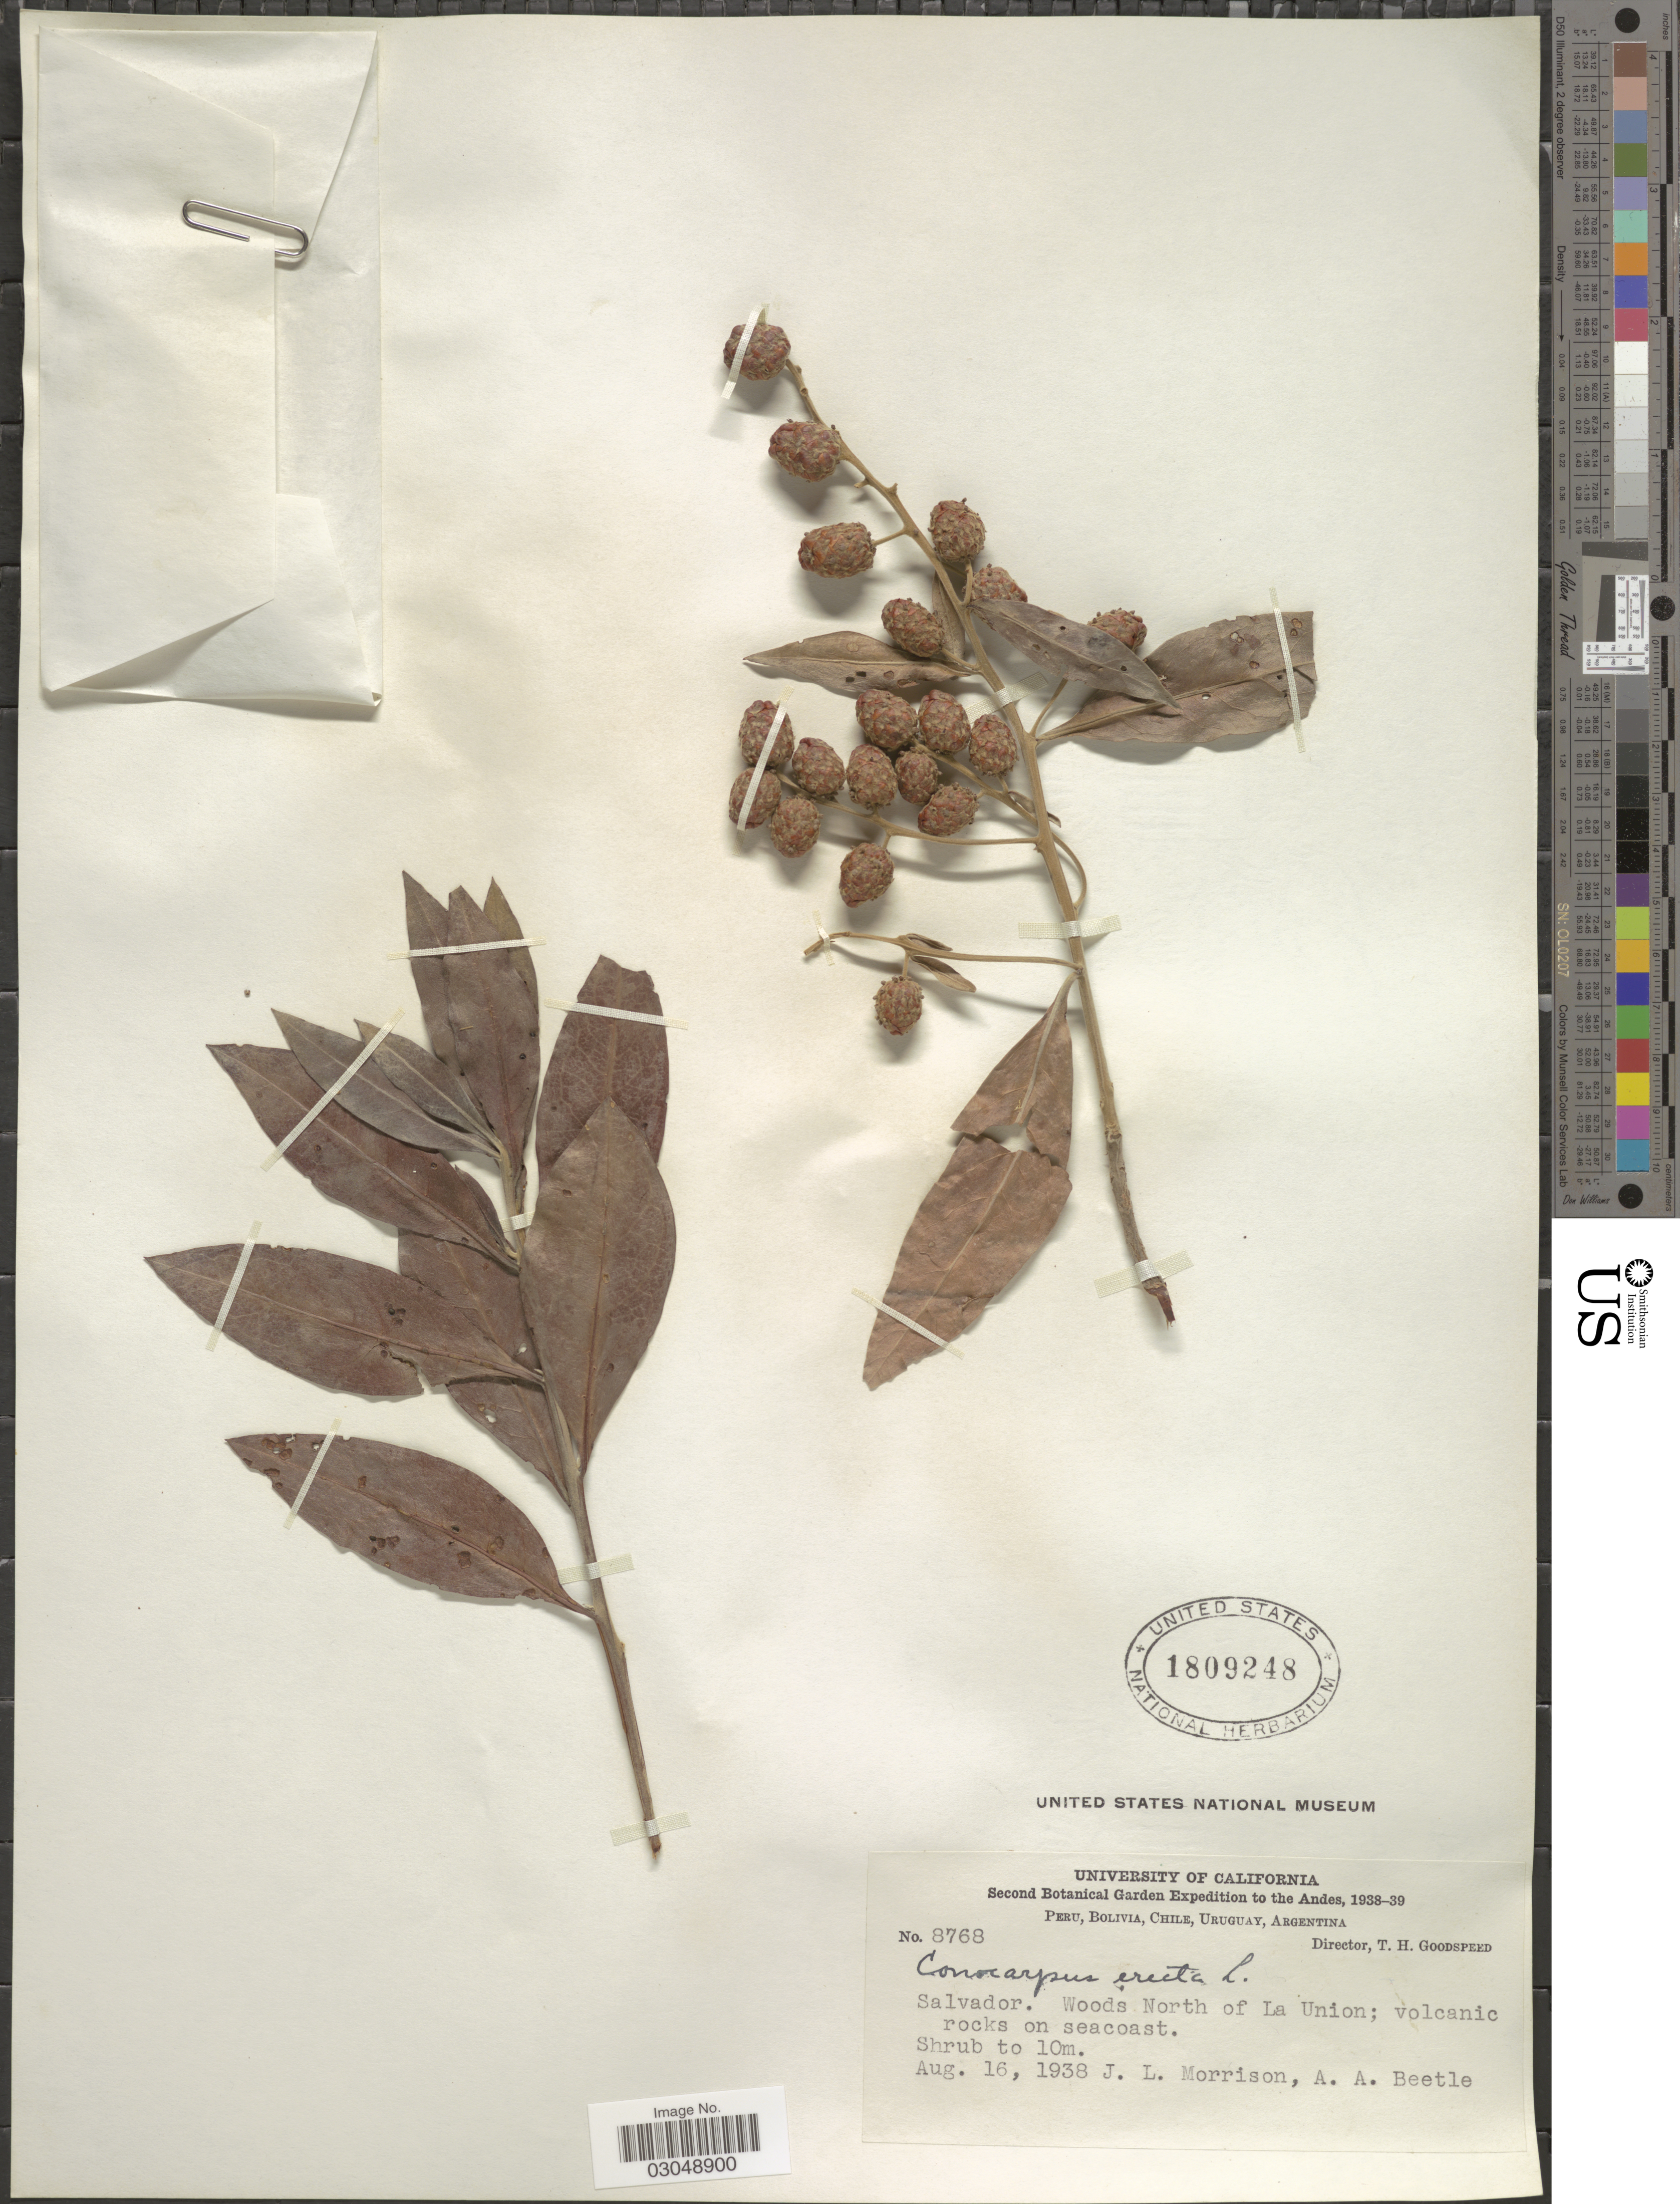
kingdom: Plantae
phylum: Tracheophyta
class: Magnoliopsida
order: Myrtales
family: Combretaceae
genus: Conocarpus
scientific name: Conocarpus erectus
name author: L.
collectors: J. Morrison & A. A. Beetle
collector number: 8768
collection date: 1938-08-16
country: El Salvador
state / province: La Union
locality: Salvador. Woods North of La Union.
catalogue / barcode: US 1809248